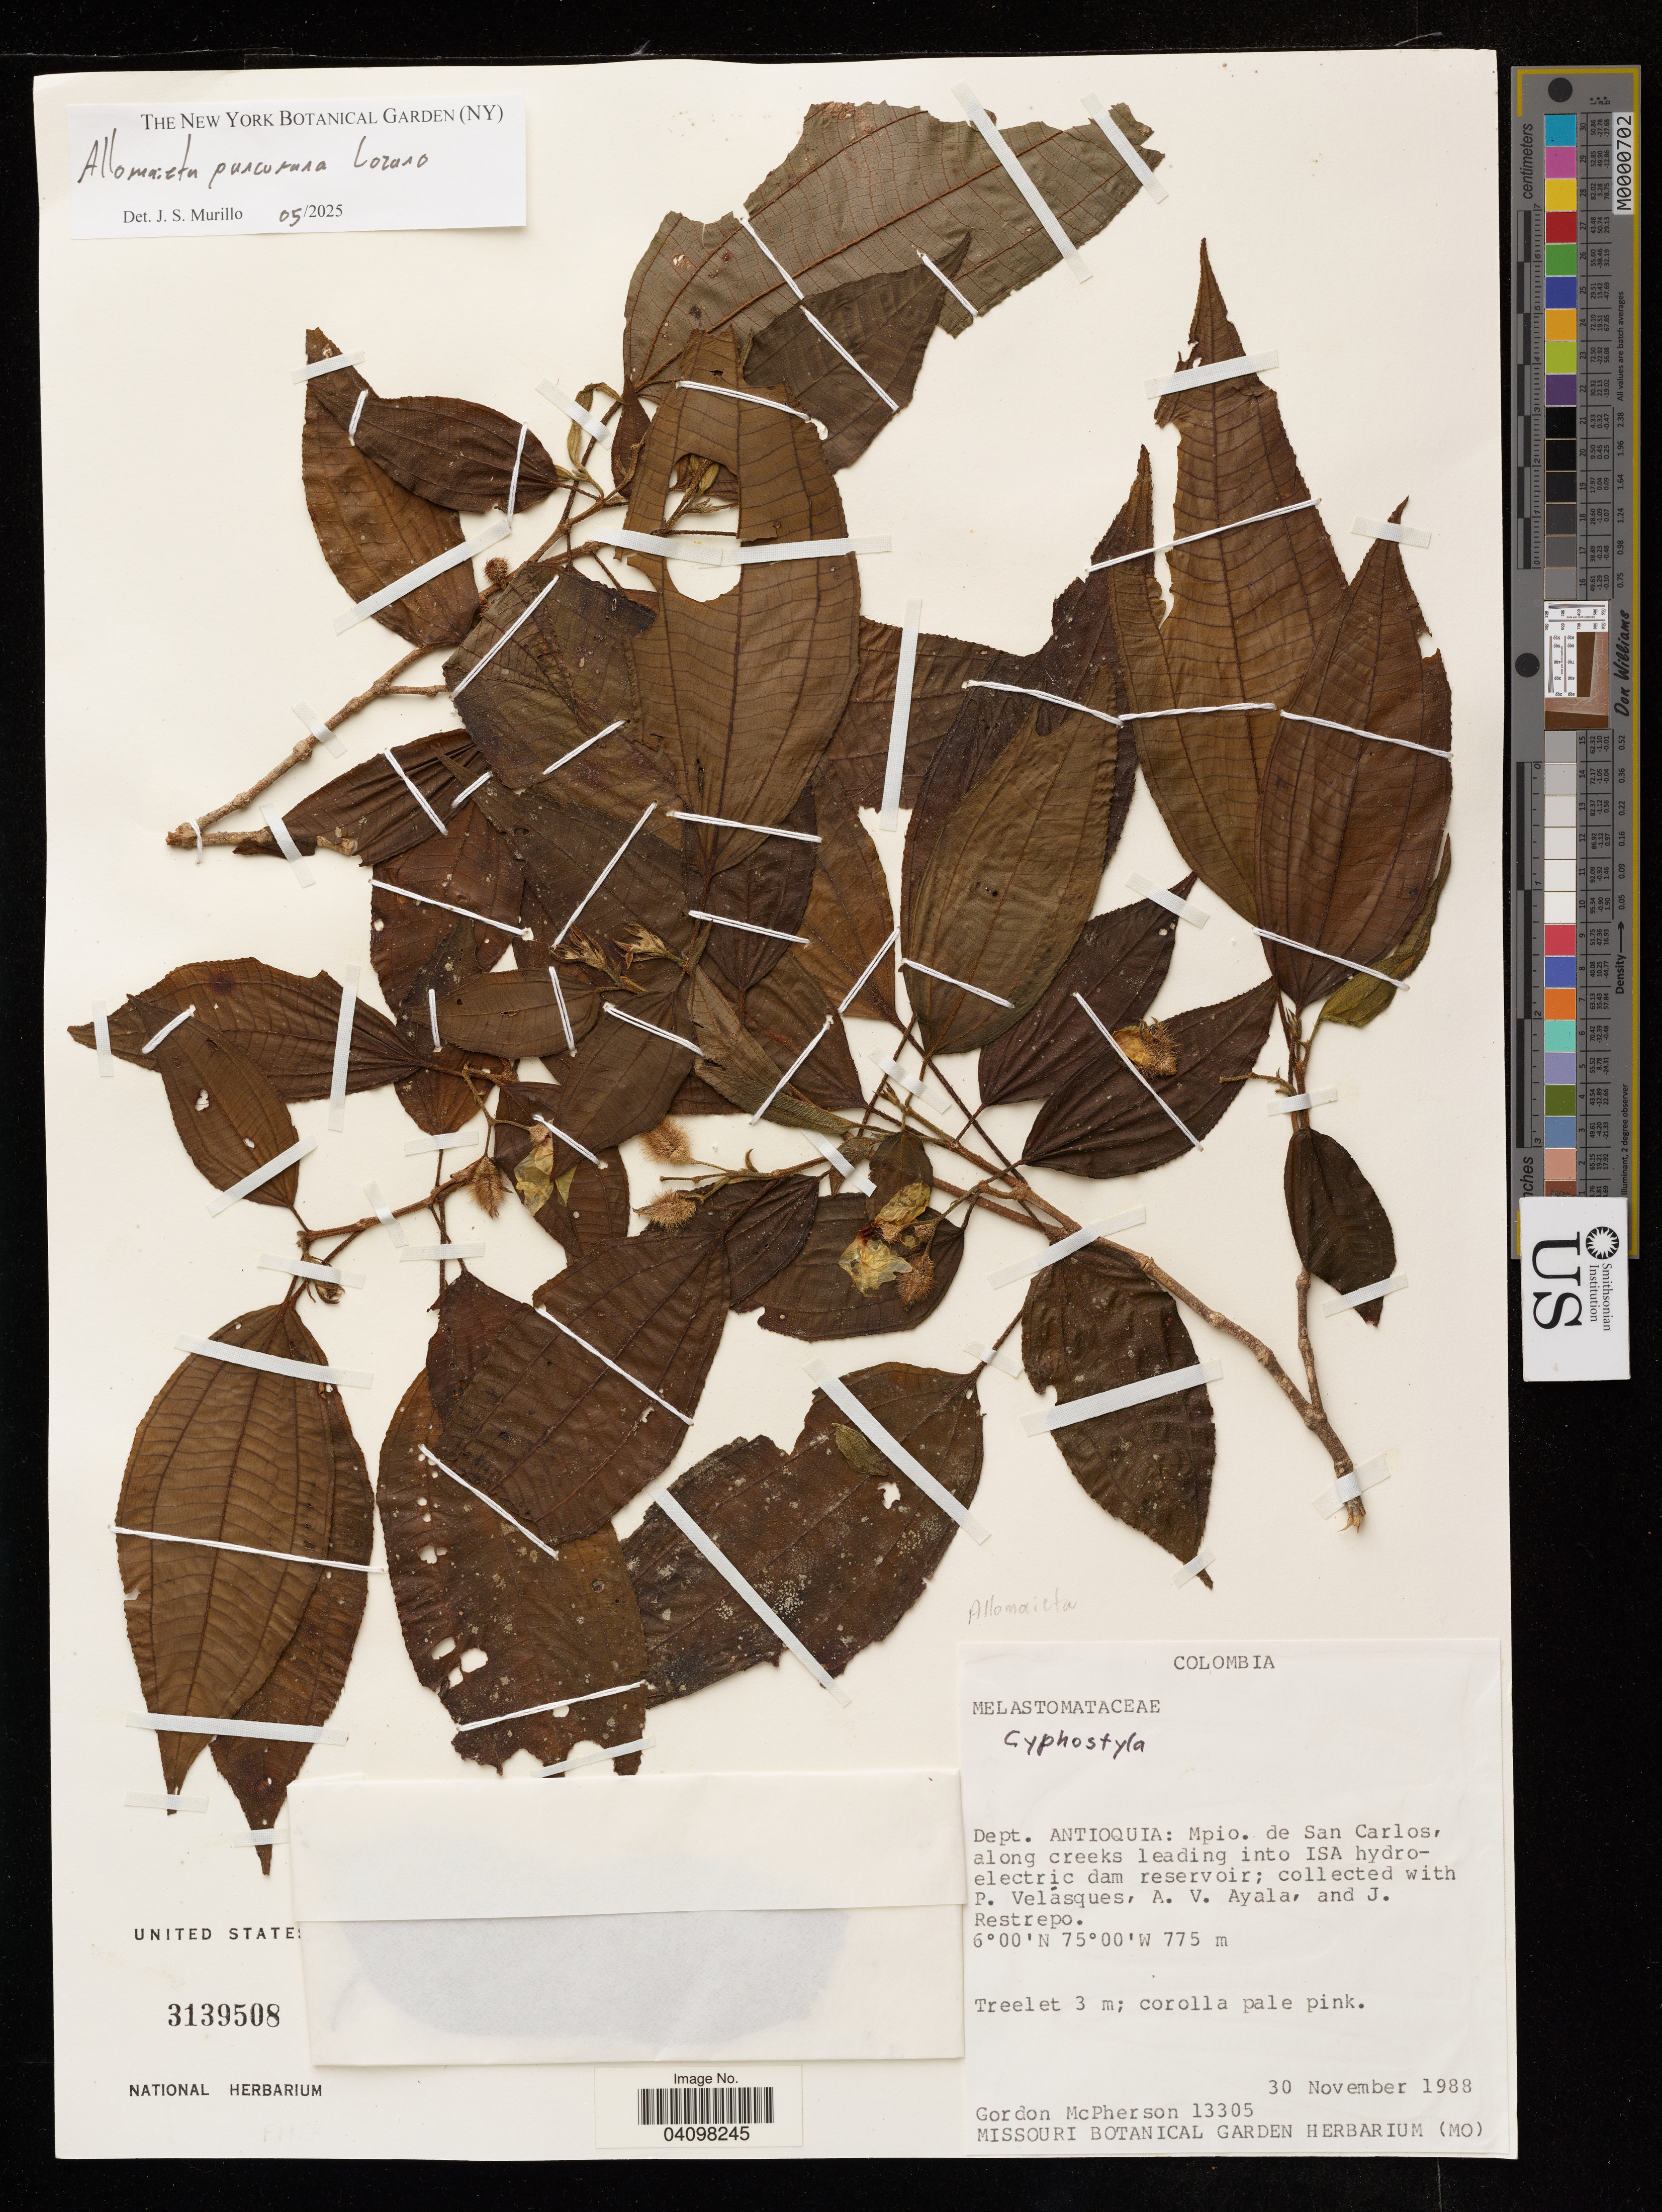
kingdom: Plantae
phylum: Tracheophyta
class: Magnoliopsida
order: Myrtales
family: Melastomataceae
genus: Allomaieta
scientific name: Allomaieta pancurana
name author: Lozano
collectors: G. McPherson, P. Velasques, A. V. Ayala & J. Restrepo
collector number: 13305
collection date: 1988-11-30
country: Colombia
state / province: Antioquia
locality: Colombia. Dept. Antioquia: Mpio. de San Carlos.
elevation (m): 775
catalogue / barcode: US 3139508